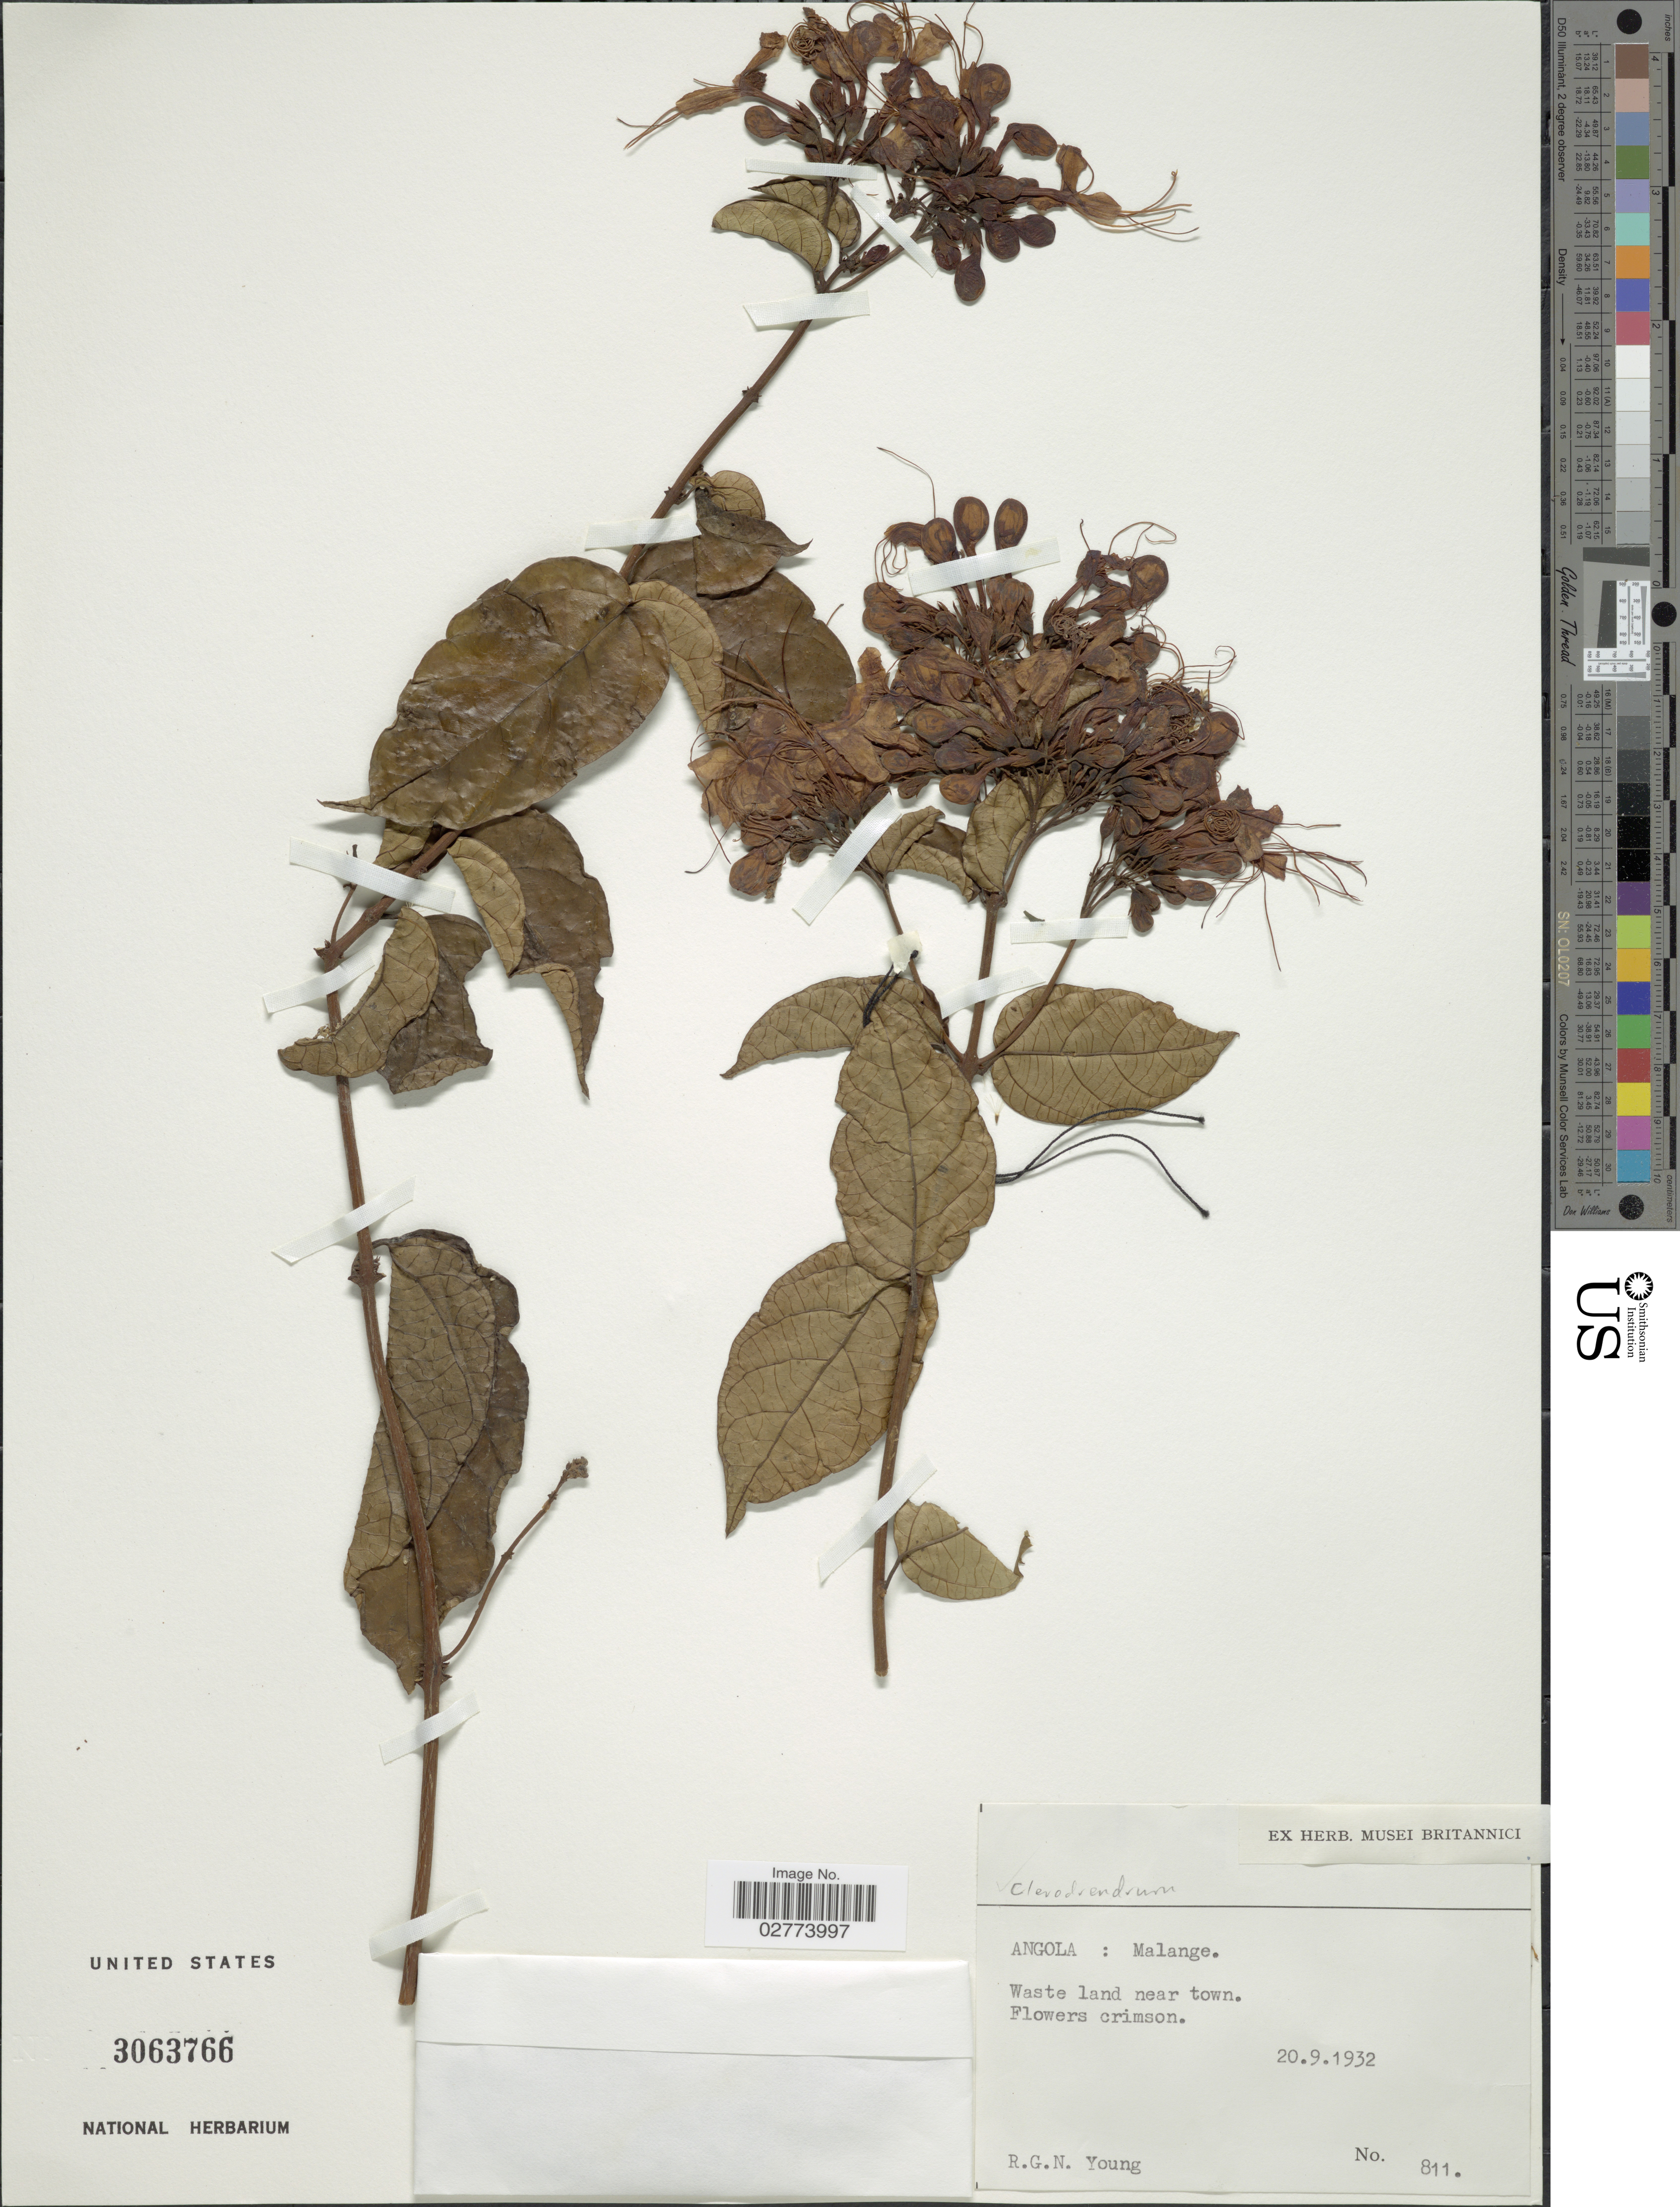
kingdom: Plantae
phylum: Tracheophyta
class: Magnoliopsida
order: Lamiales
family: Lamiaceae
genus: Clerodendrum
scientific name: Clerodendrum sp.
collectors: R. Young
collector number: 811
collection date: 1932-09-20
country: Angola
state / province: Malange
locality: Waste land near town.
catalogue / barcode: US 3063766